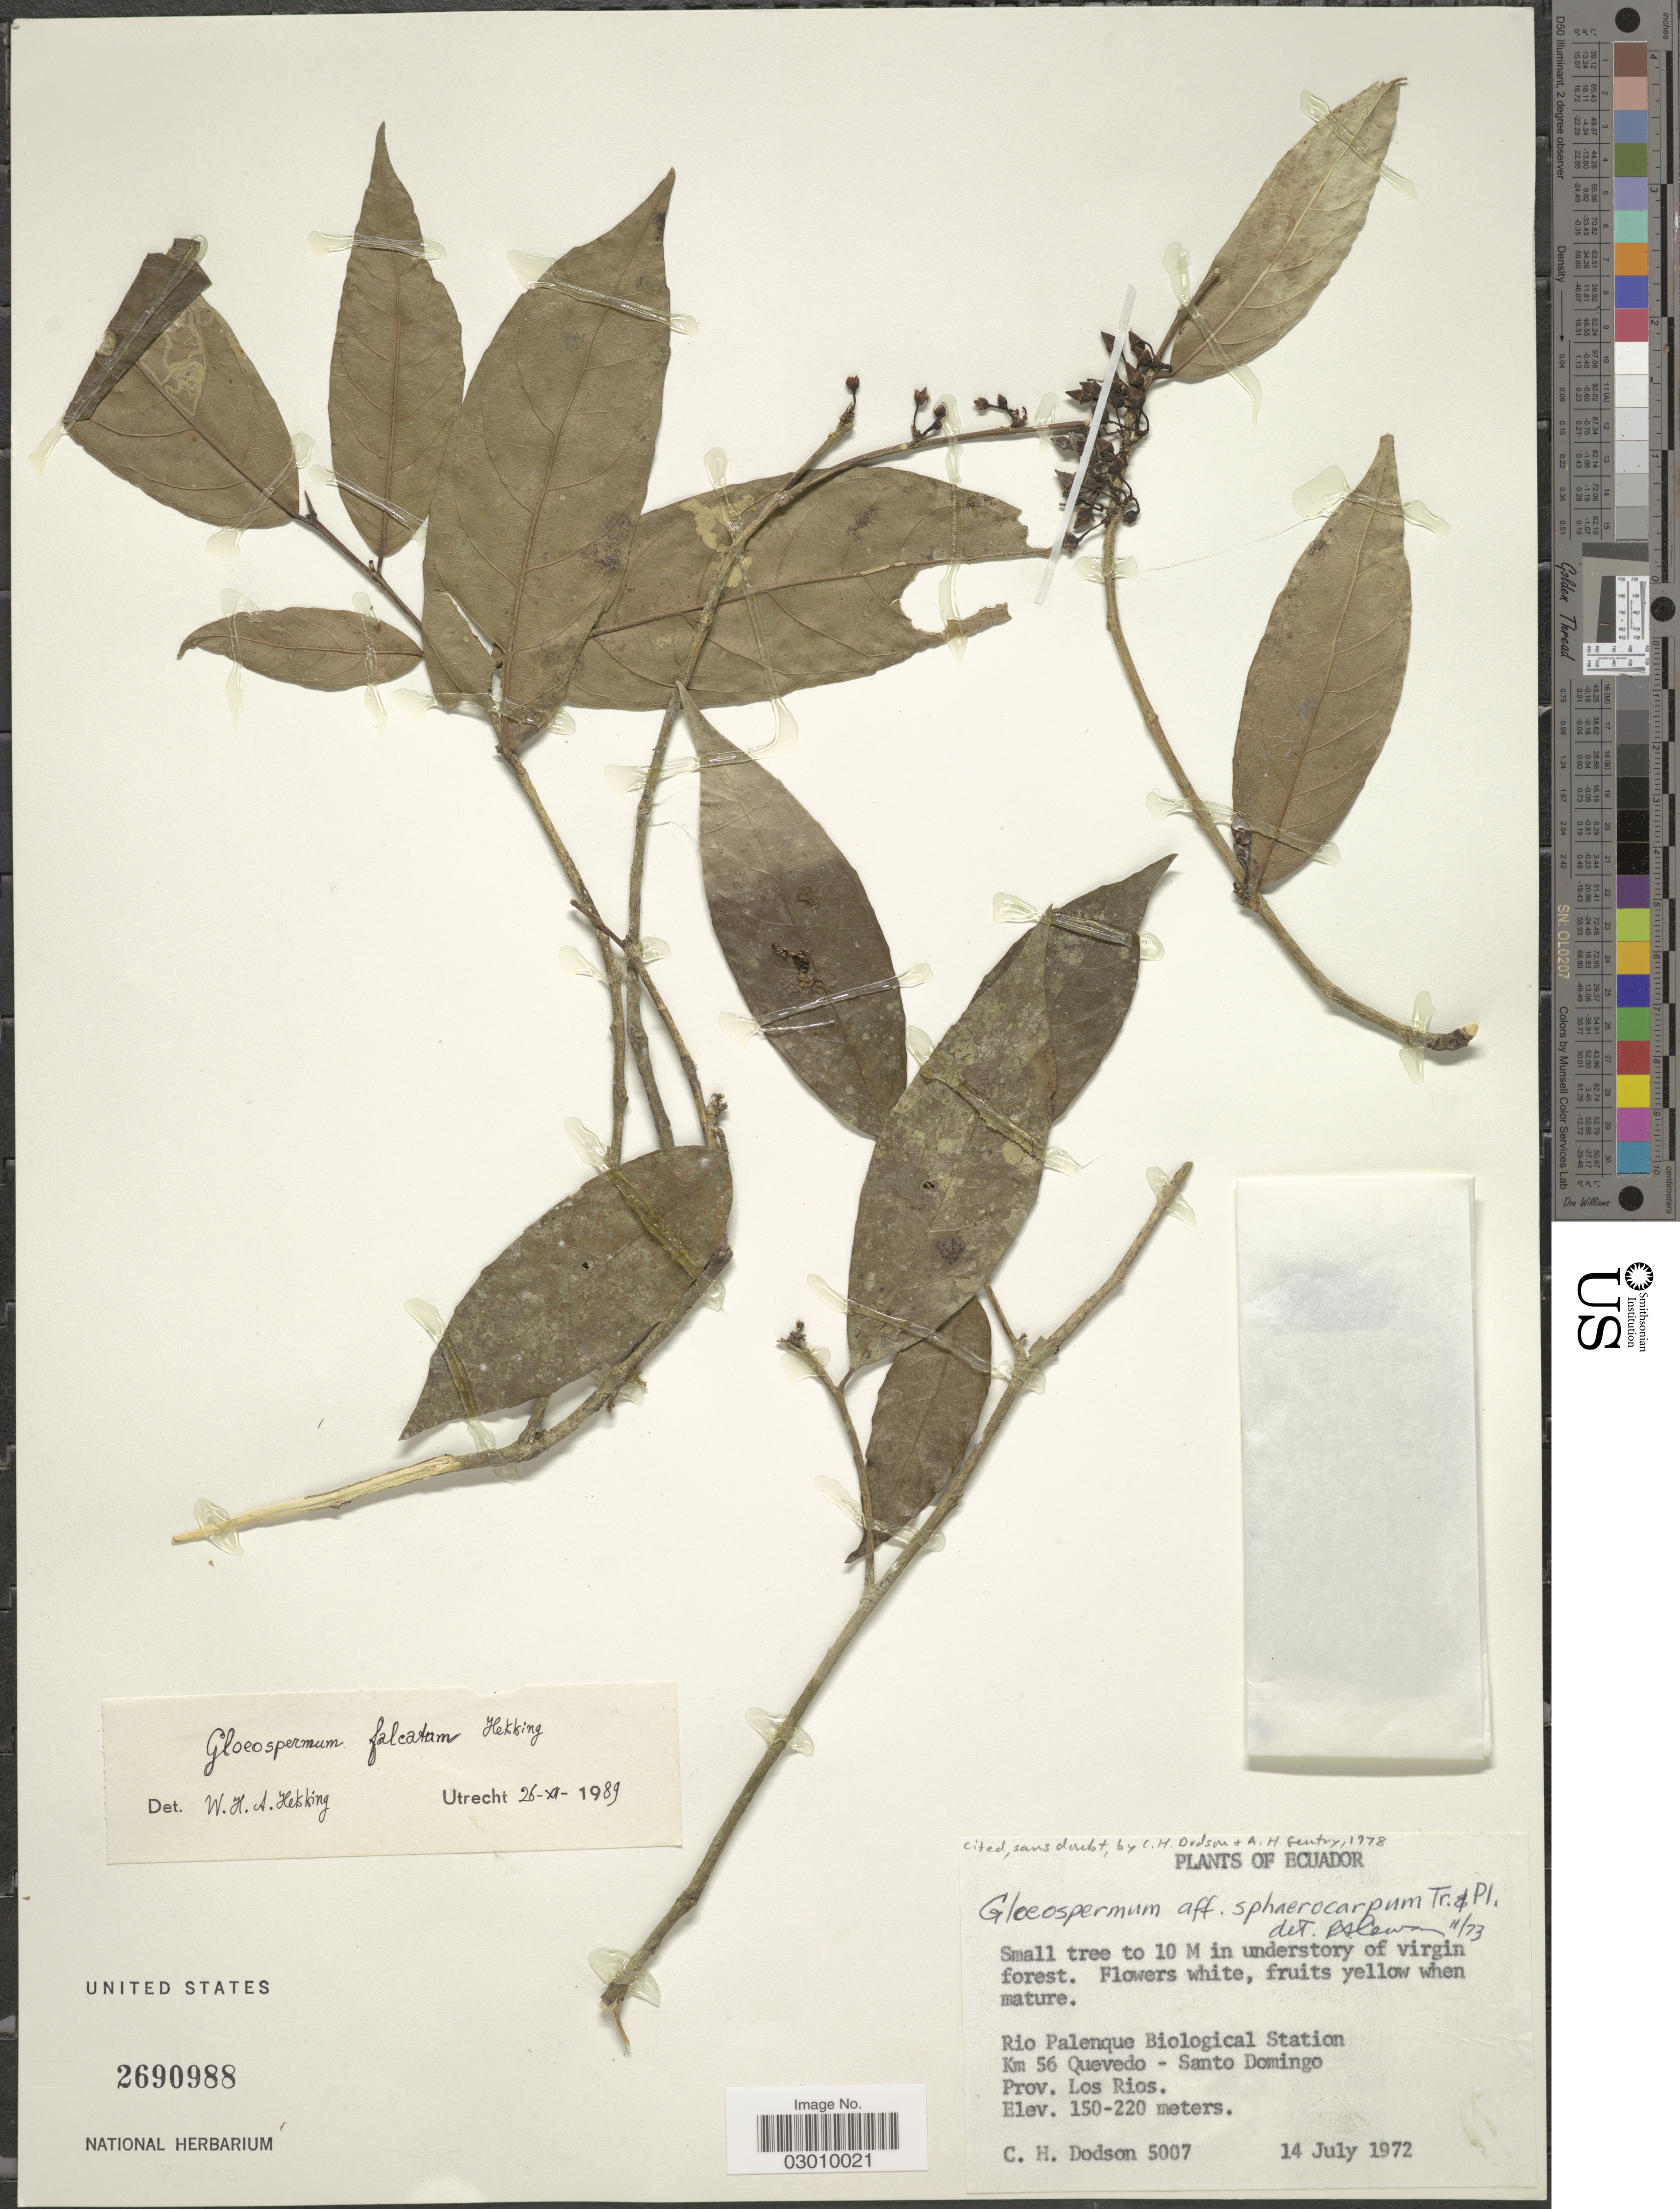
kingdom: Plantae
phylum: Tracheophyta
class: Magnoliopsida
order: Malpighiales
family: Violaceae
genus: Gloeospermum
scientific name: Gloeospermum falcatum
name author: Hekking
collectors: C. H. Dodson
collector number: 5007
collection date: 1972-07-14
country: Ecuador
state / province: Los Ríos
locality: Rio Palenque Biological Station Km 56 Quevedo - Santo Domingo.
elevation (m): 150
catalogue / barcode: US 2690988